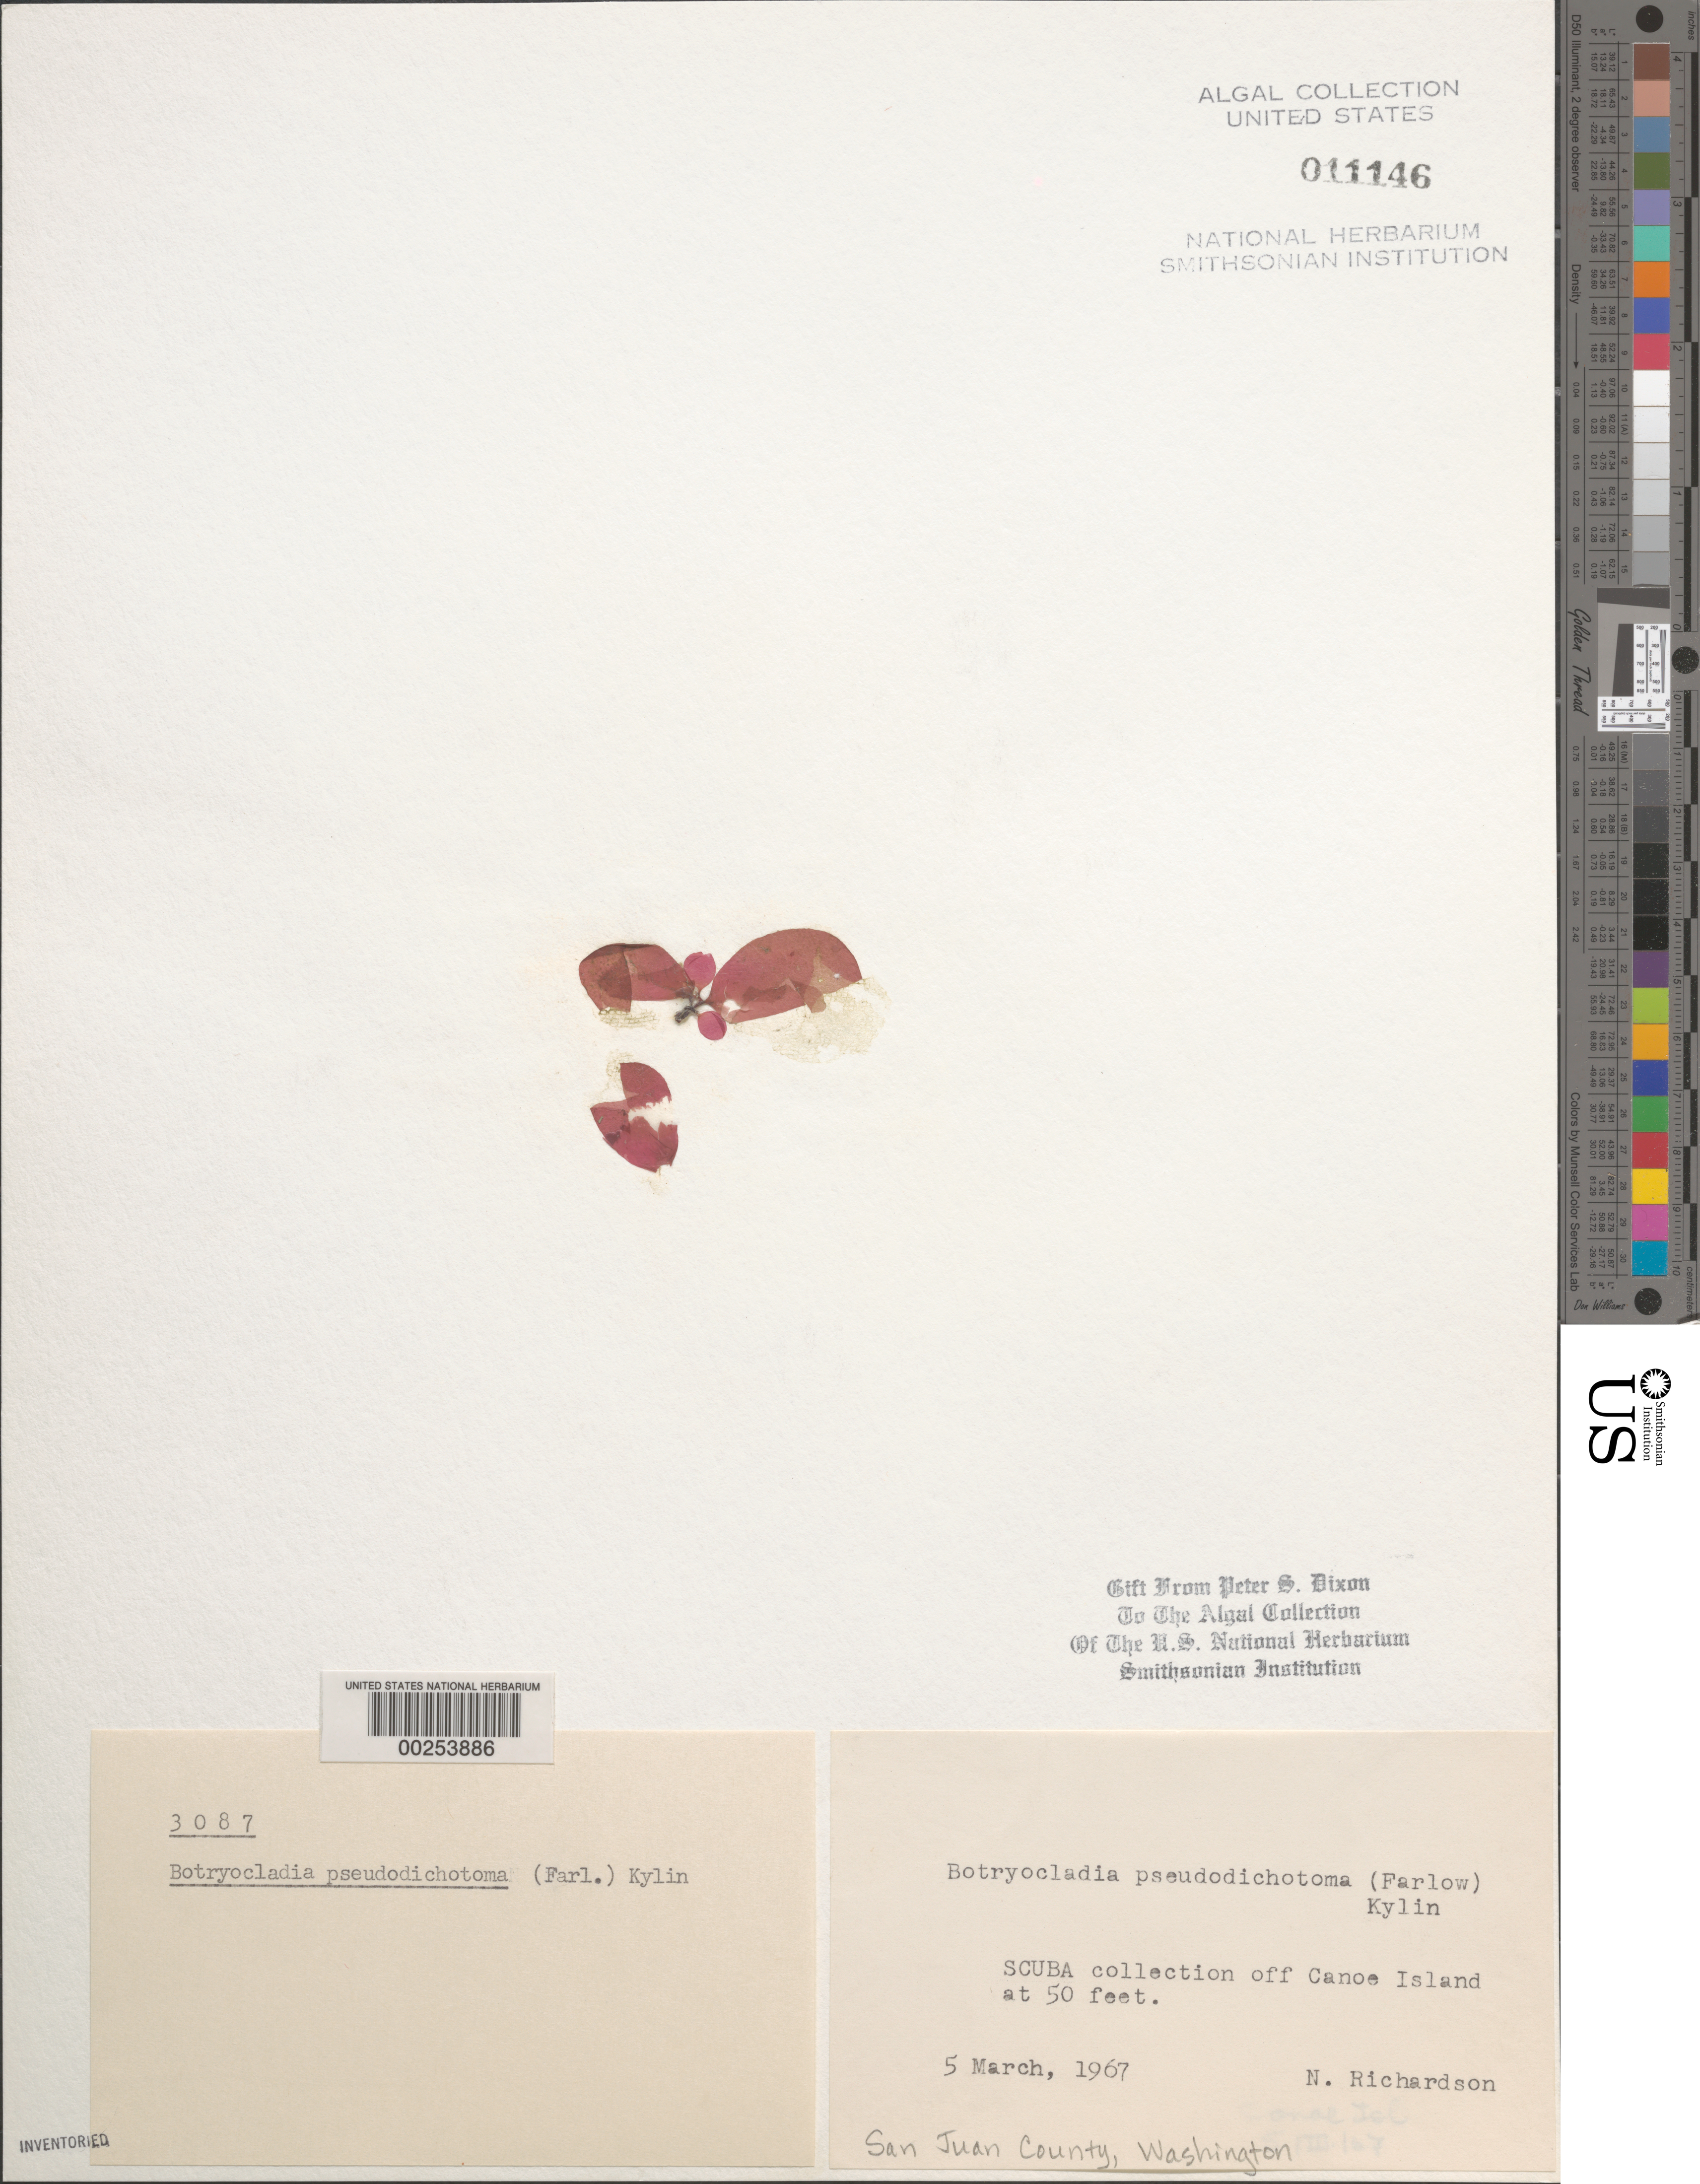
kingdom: Plantae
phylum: Rhodophyta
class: Florideophyceae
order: Rhodymeniales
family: Rhodymeniaceae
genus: Botryocladia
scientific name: Botryocladia pseudodichotoma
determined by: Dixon, P. S.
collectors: N. Richardson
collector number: PSD 3087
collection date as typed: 05 Mar 1967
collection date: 1967-03-05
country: United States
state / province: Washington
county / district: San Juan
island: San Juan Island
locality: Friday Harbor, off Canoe Island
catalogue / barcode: US 11146